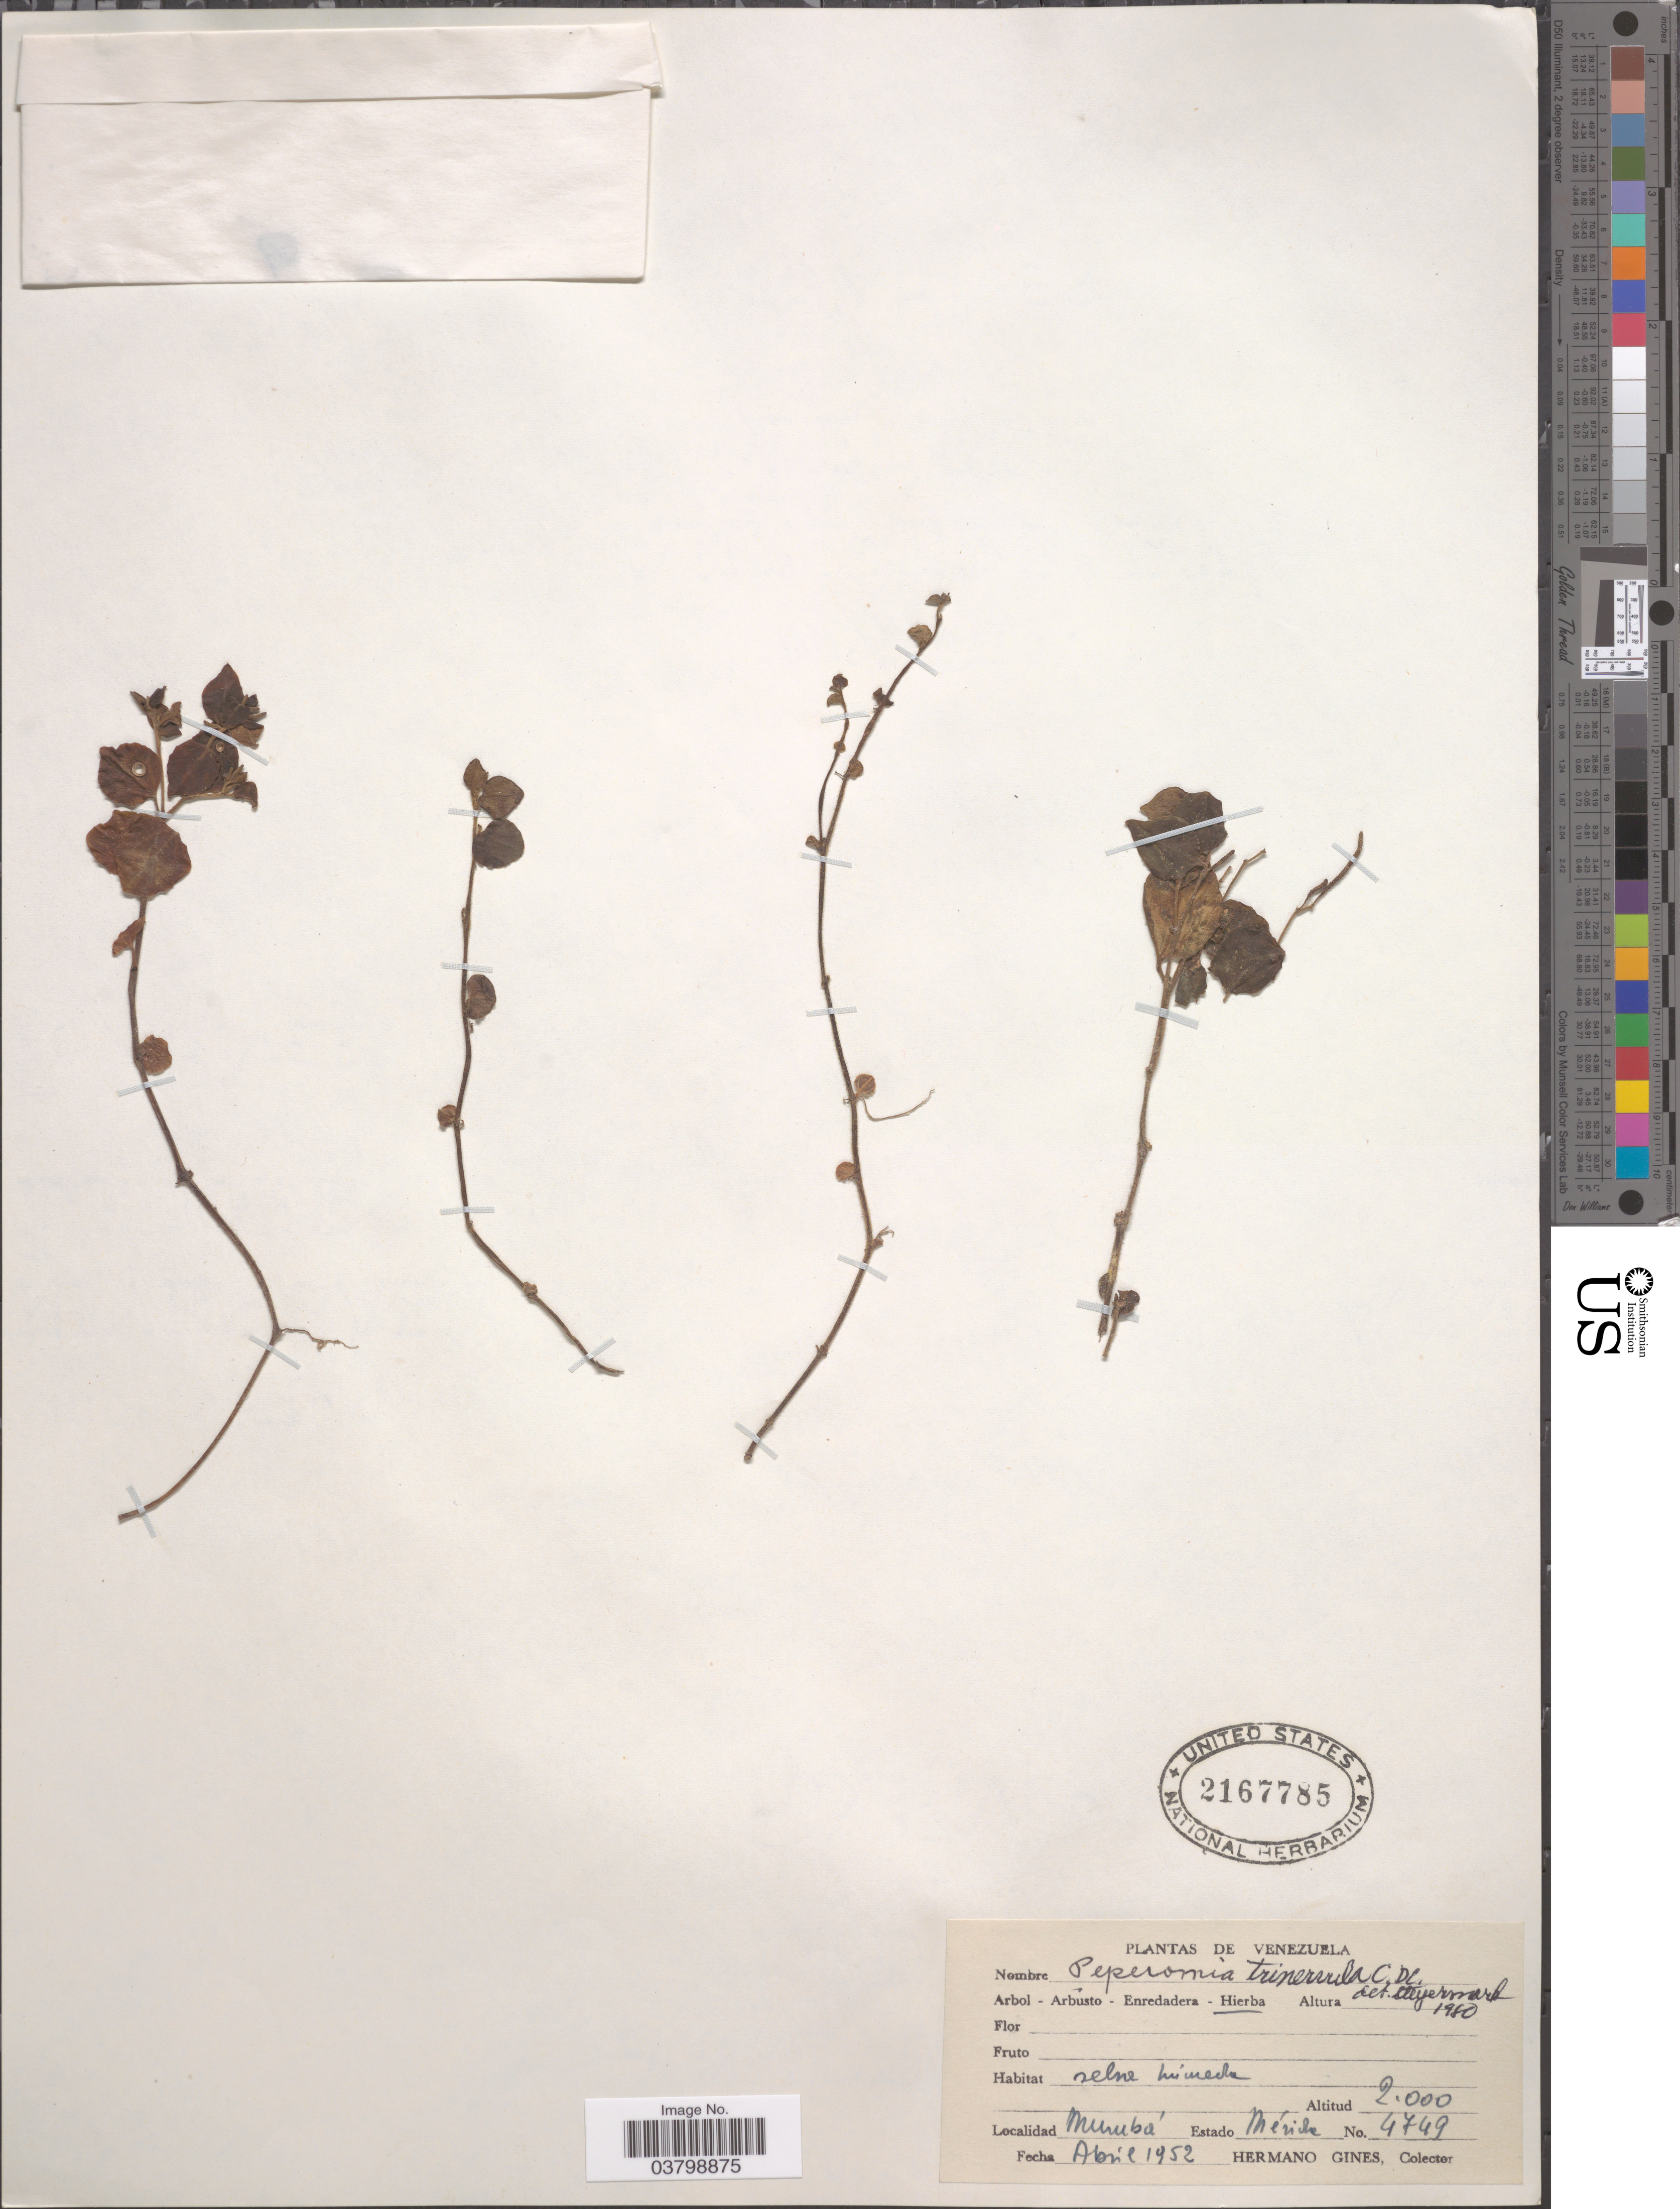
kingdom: Plantae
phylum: Tracheophyta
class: Magnoliopsida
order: Piperales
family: Piperaceae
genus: Peperomia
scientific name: Peperomia trinervula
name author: C. DC.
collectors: Bro. Gines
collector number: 4749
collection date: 1952-04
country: Venezuela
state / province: Merida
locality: Murubá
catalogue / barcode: US 2167785